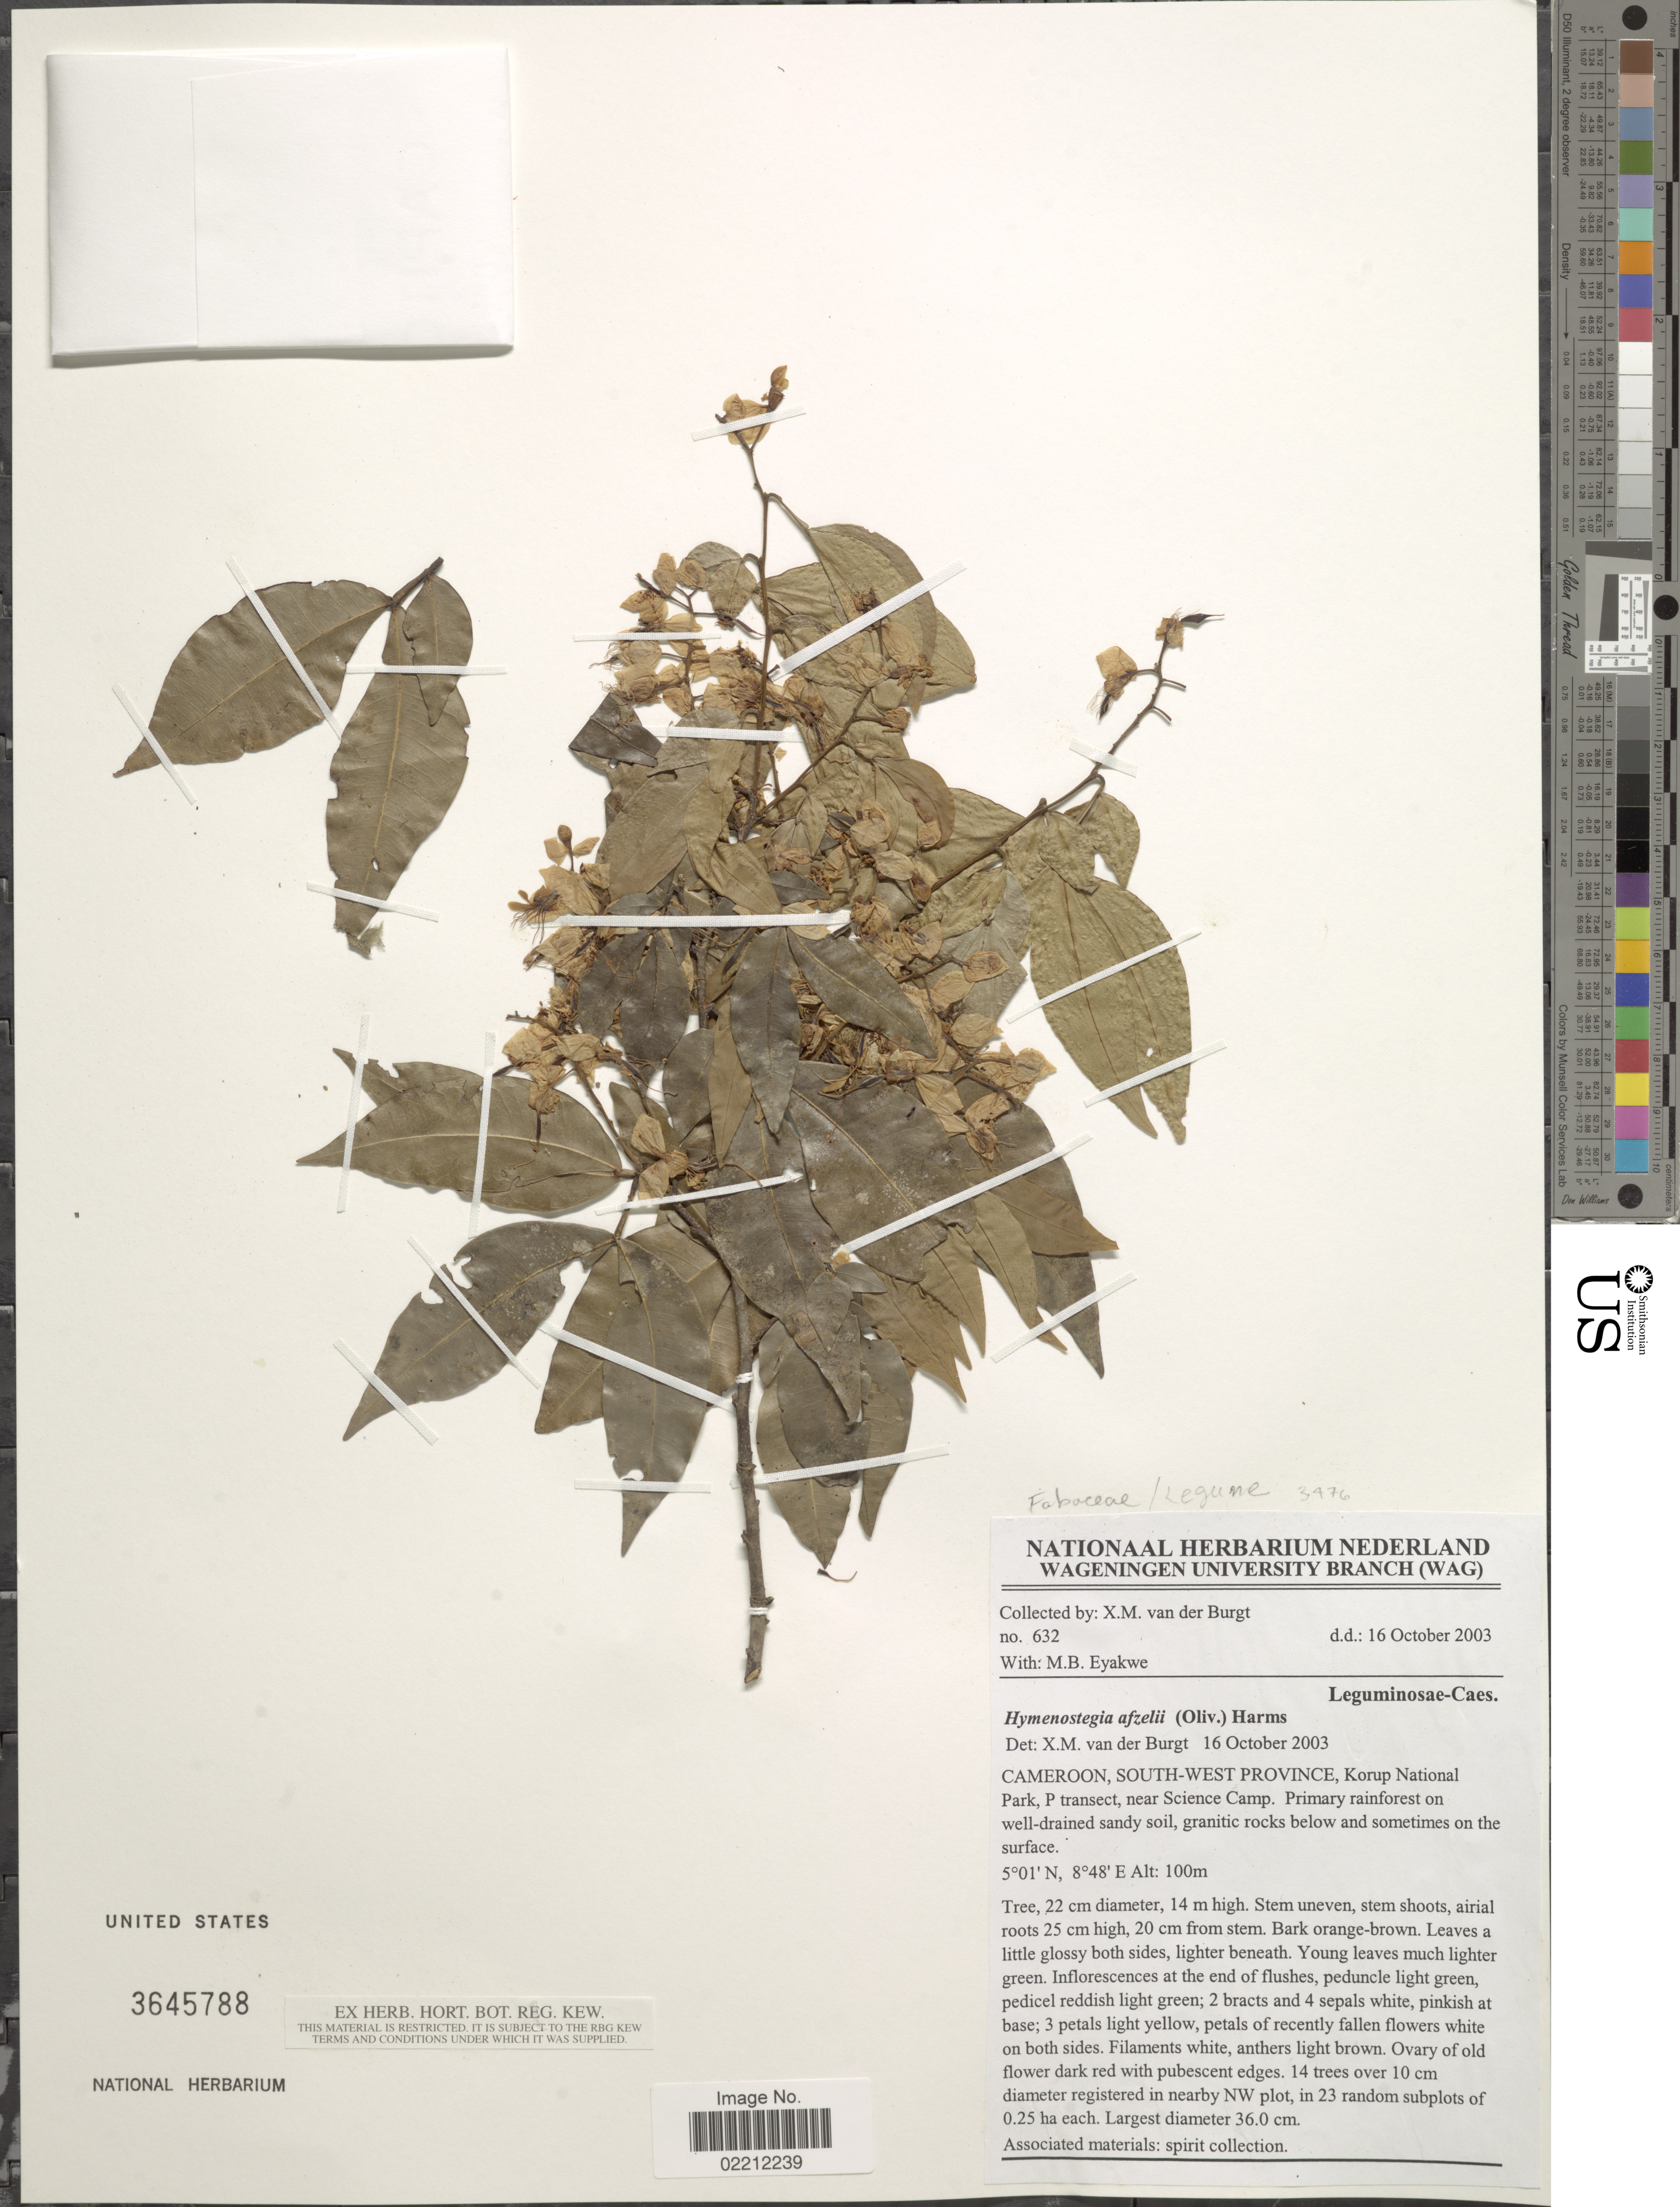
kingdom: Plantae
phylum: Tracheophyta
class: Magnoliopsida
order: Fabales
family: Fabaceae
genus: Annea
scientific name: Annea afzelii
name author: (Oliv.) Mackinder & Wieringa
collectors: X. M. van der Burgt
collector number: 632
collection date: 2003-10-16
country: Cameroon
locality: Cameroon, South-west province, Korup National Park, P transect, near Science Camp.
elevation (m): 100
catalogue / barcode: US 3645788